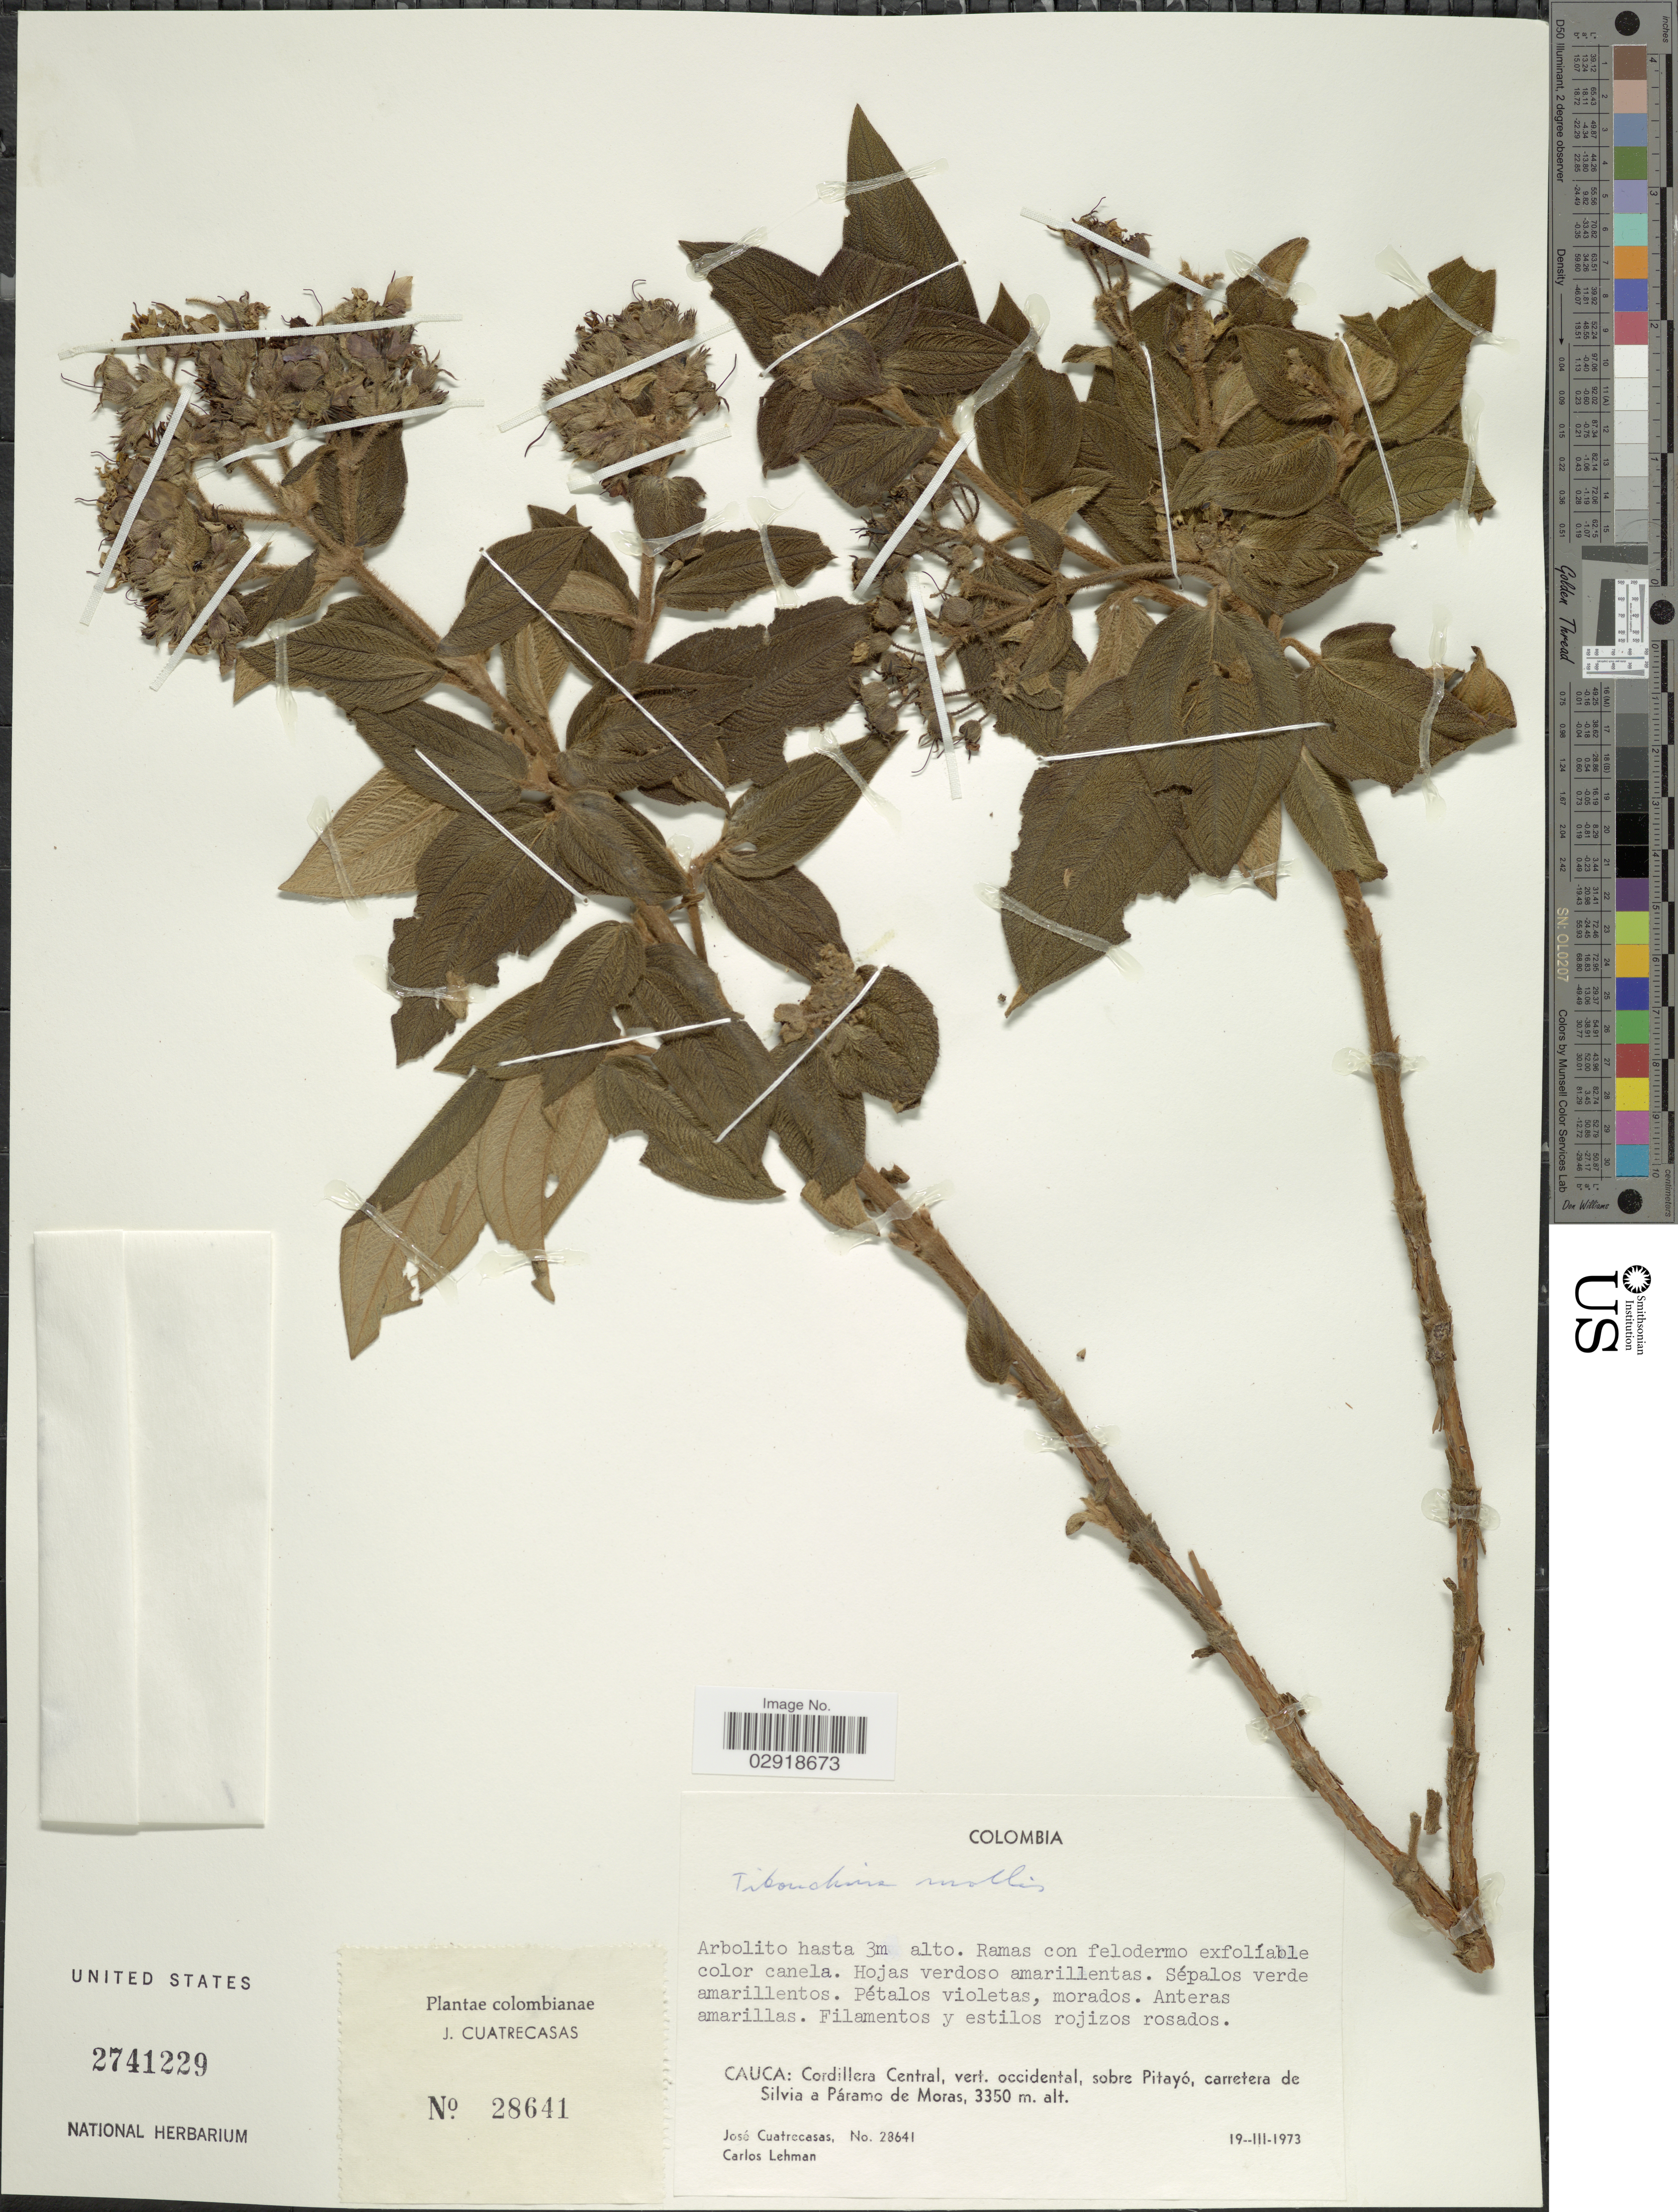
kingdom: Plantae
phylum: Tracheophyta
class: Magnoliopsida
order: Myrtales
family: Melastomataceae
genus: Chaetogastra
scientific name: Chaetogastra mollis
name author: (Bonpl.) DC.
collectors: J. Cuatrecasas & C. Lehman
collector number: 28641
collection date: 1973-03-19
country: Colombia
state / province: Cauca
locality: Cordillera Central, vert. occidental, sobre Pitayó, carretera de Silvia a Páramo de Moras.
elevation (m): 3350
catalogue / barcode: US 2741229